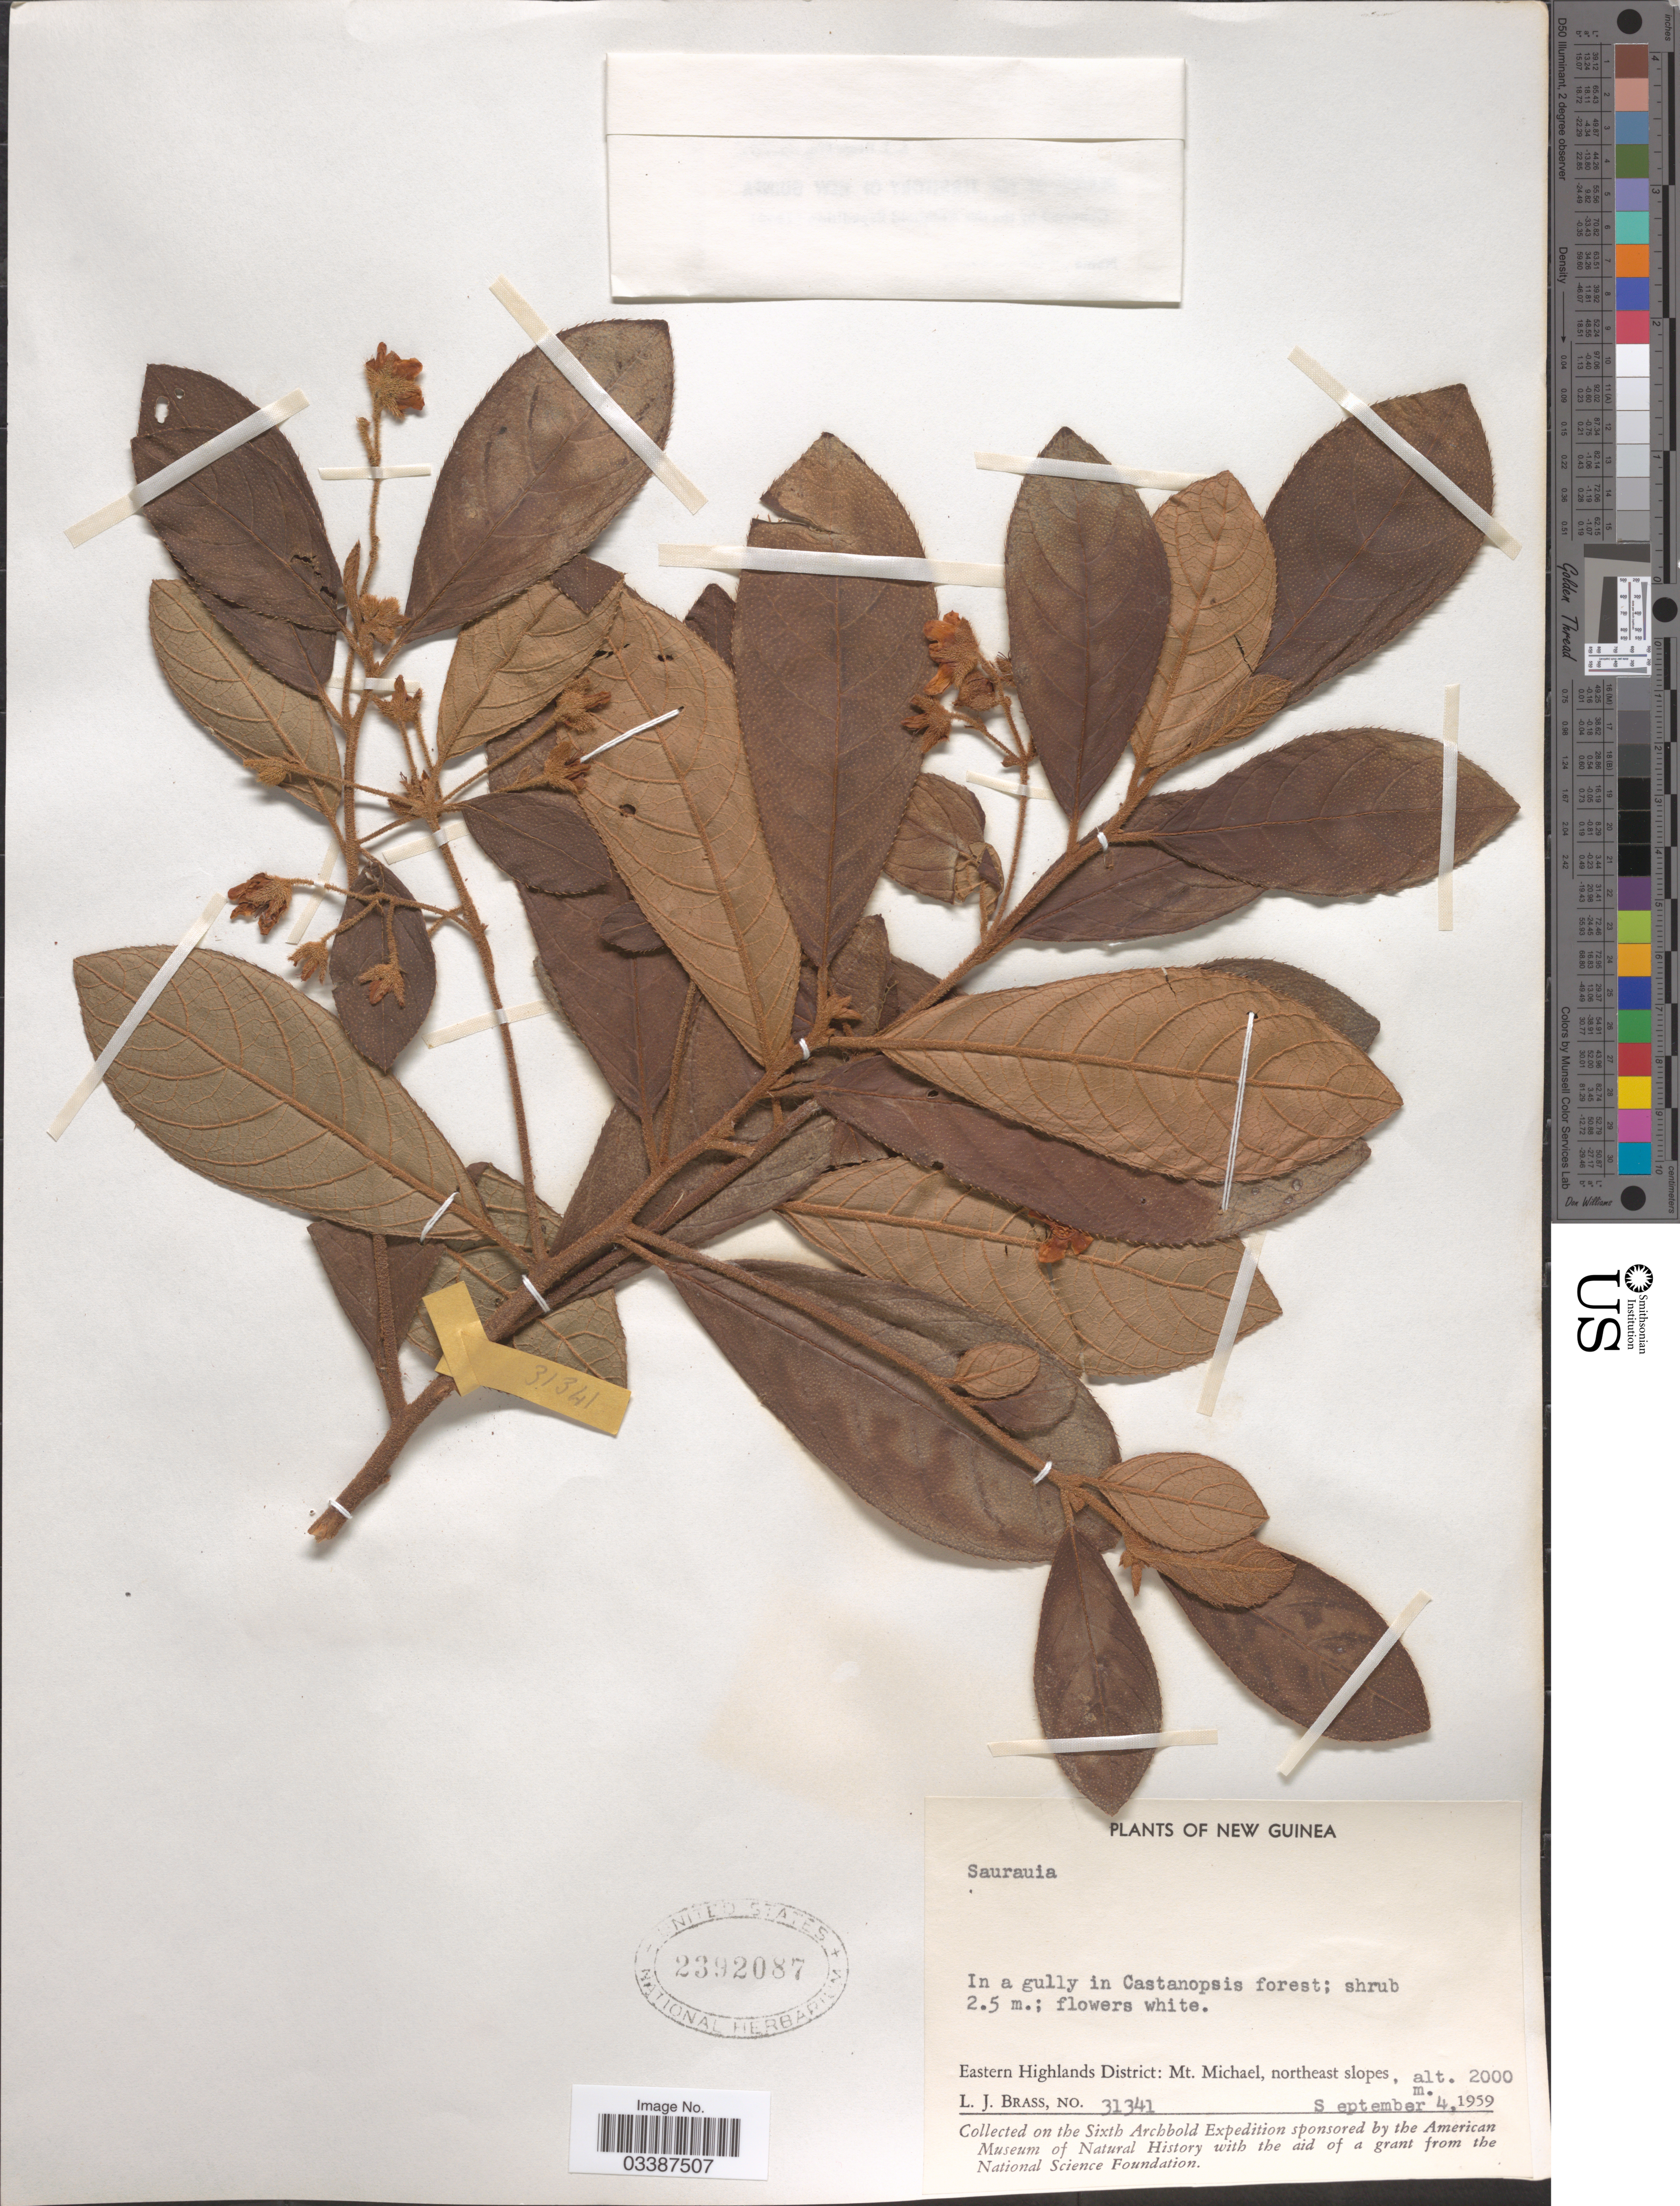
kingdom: Plantae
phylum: Tracheophyta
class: Magnoliopsida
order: Ericales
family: Actinidiaceae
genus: Saurauia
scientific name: Saurauia sp.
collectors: L. J. Brass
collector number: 31341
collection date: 1959-09-04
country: Papua New Guinea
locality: New Guinea. Eastern Highlands District: Mt. Michael, northeast slopes.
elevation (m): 2000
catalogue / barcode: US 2392087